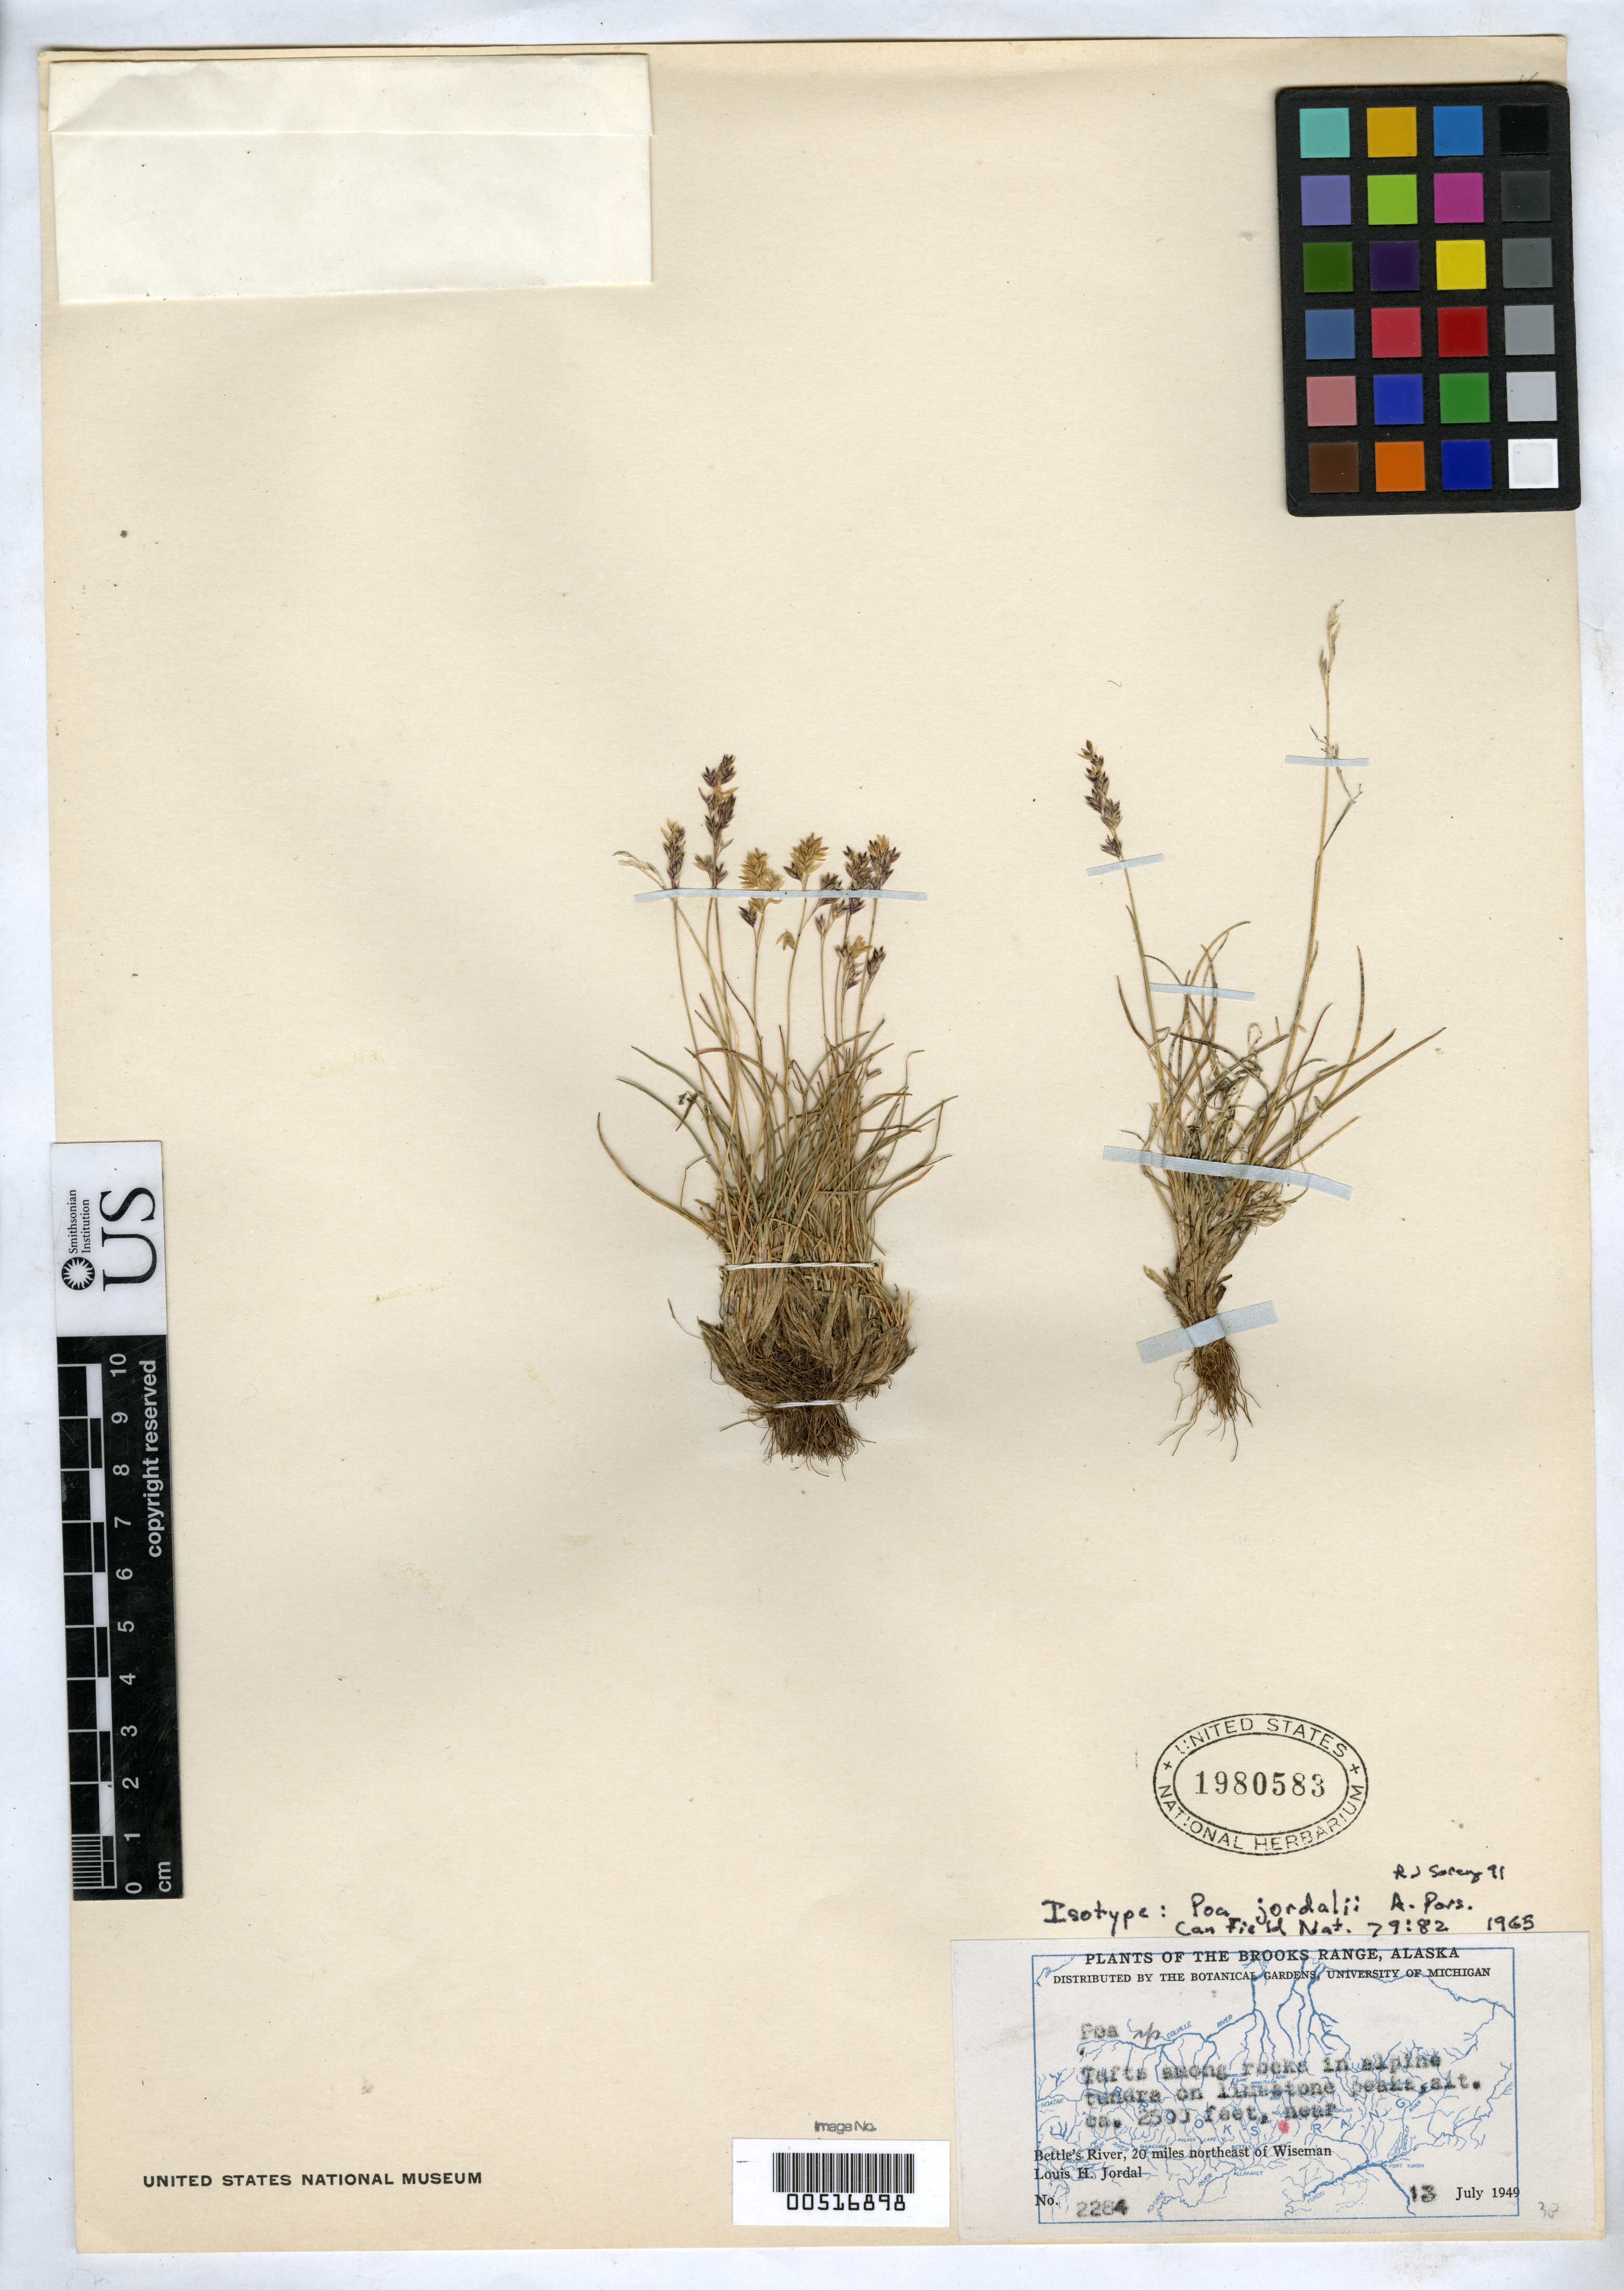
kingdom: Plantae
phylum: Tracheophyta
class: Liliopsida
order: Poales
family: Poaceae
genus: Poa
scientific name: Poa jordalii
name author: A.E. Porsild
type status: Isotype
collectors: L. Jordal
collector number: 2284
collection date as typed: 13 Jul 1949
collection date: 1949-07-13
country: United States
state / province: Alaska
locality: Bettle's River, 20 mi NE of Wiseman.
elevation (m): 789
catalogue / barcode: US 1980583